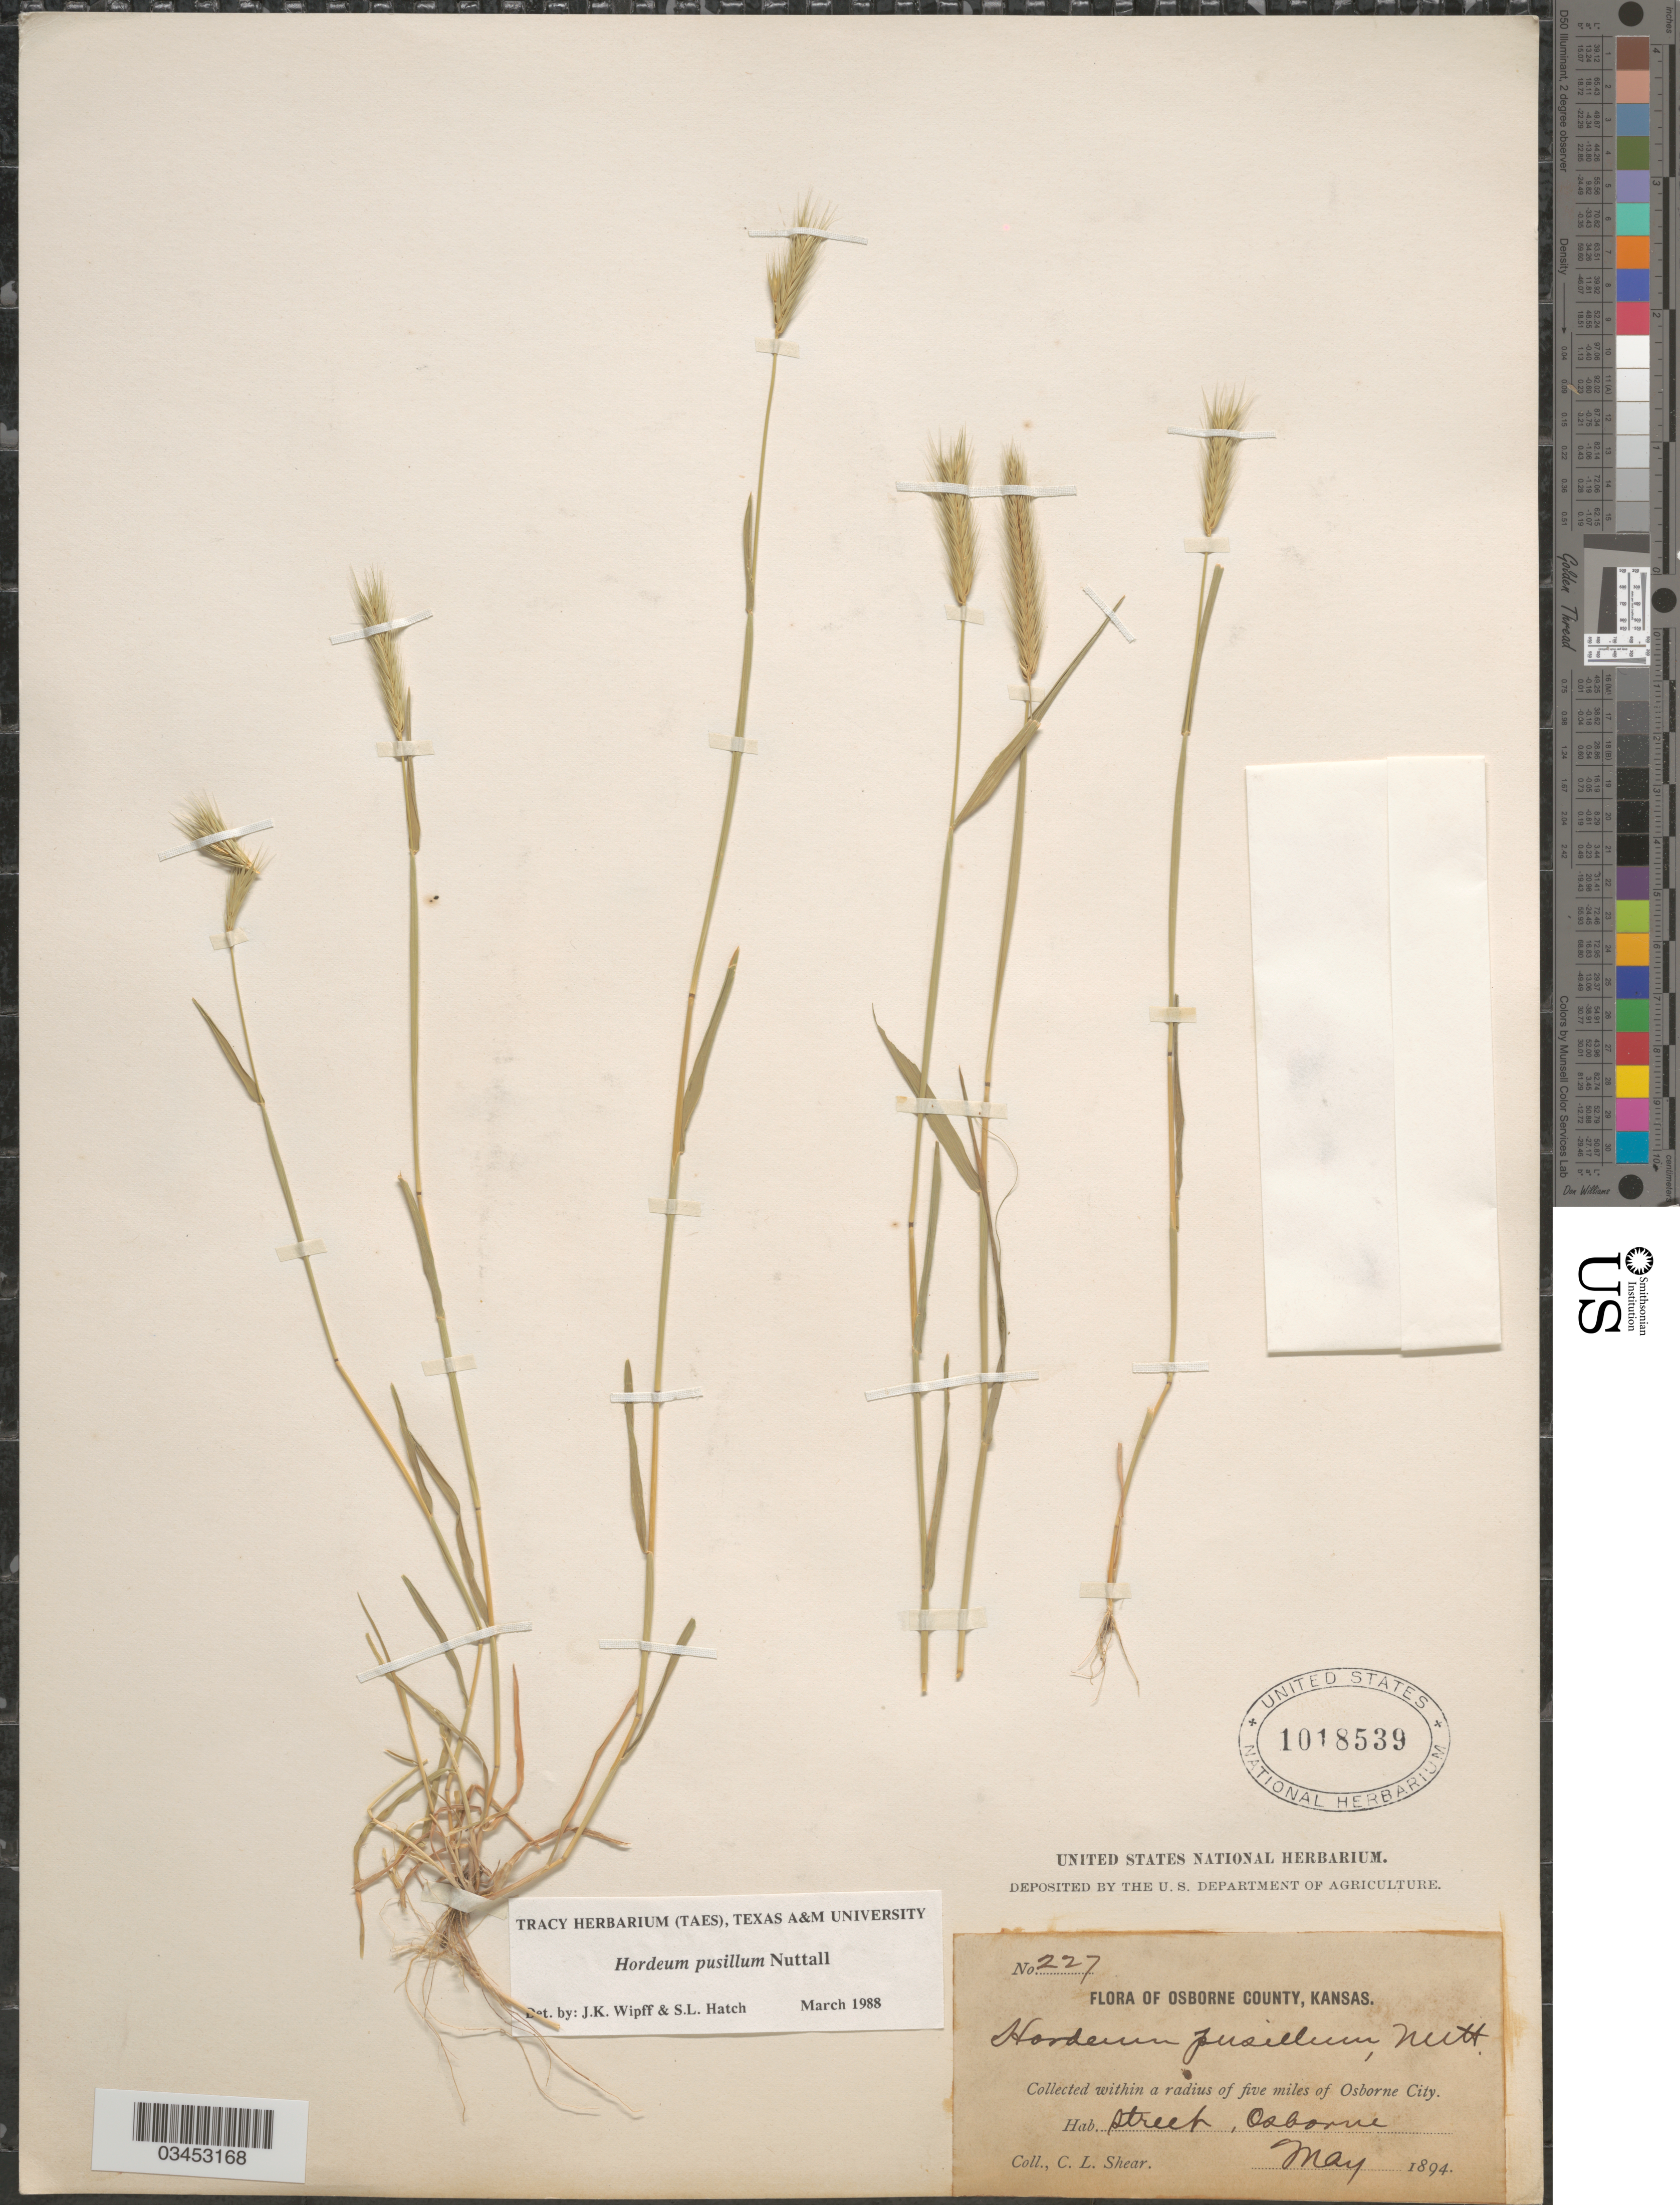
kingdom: Plantae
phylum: Tracheophyta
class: Liliopsida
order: Poales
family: Poaceae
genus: Hordeum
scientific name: Hordeum pusillum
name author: Nutt.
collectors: C. L. Shear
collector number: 227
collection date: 1894-05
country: United States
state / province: Kansas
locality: Osborne County. Within a radius of five miles of Osborne City. Street, Osborne.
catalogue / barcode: US 1018539